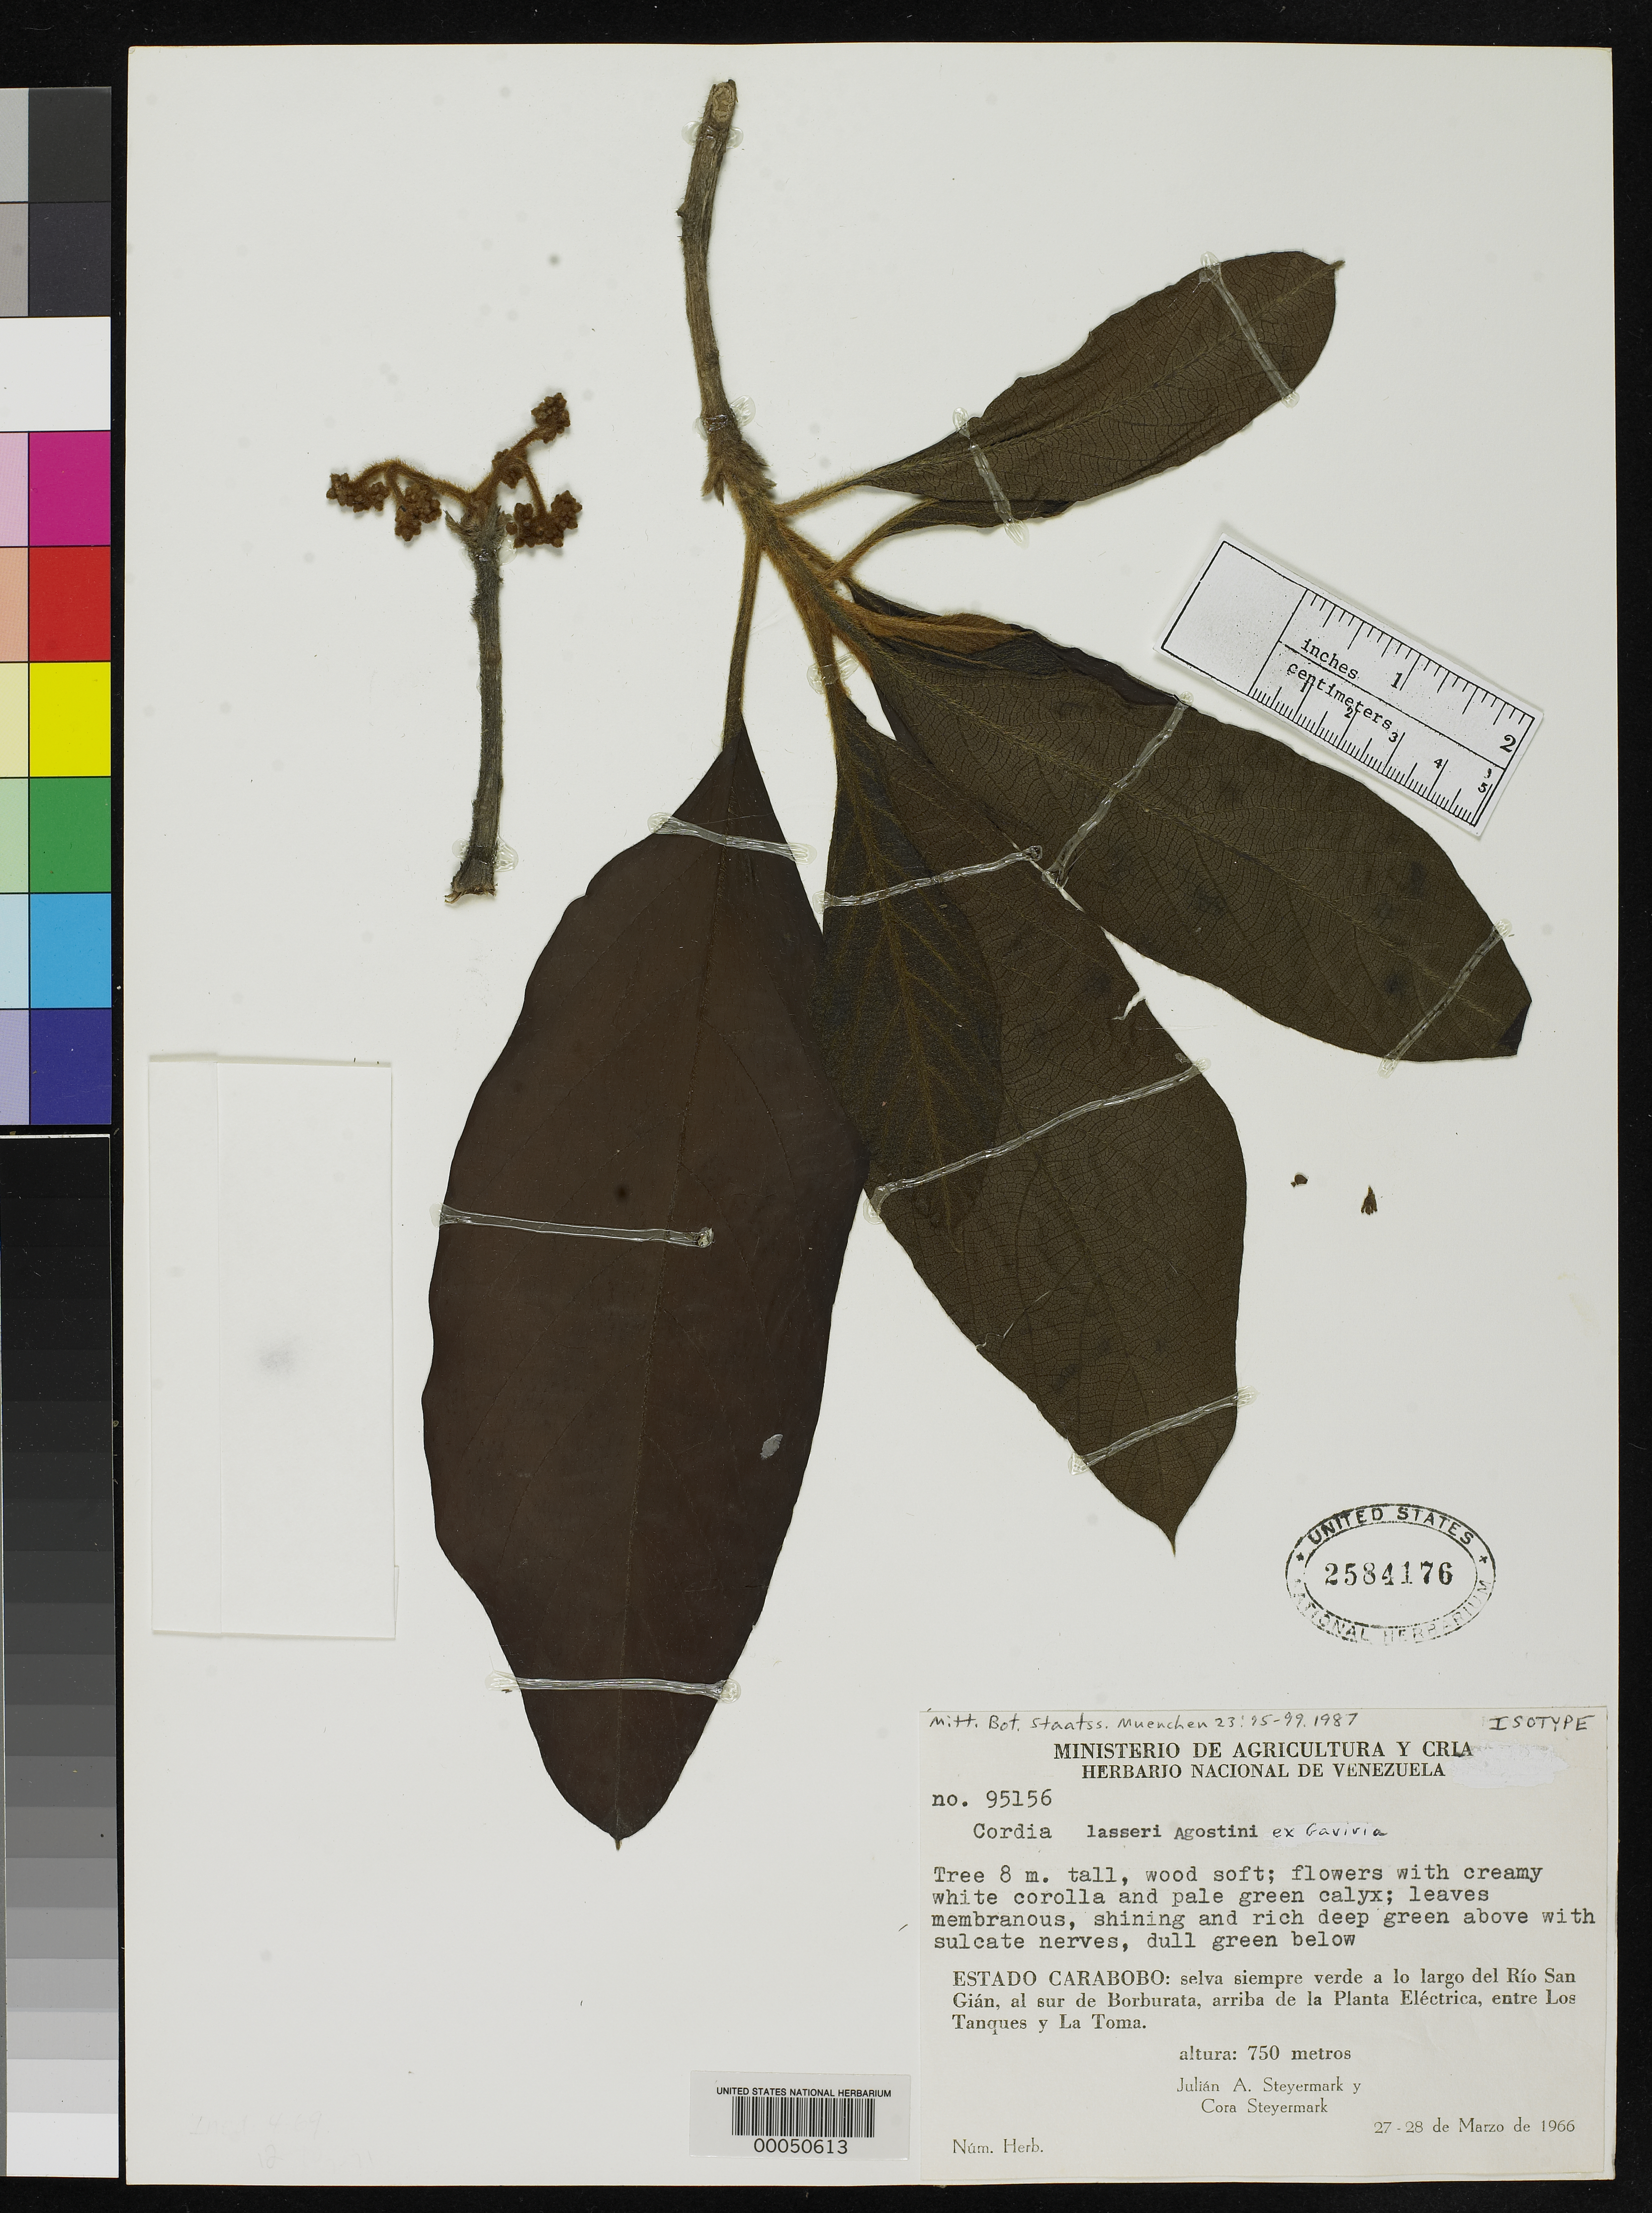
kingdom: Plantae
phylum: Tracheophyta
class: Magnoliopsida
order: Boraginales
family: Cordiaceae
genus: Cordia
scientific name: Cordia lasseri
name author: G. Agostini ex Gaviria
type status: Isotype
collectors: J. Steyermark & C. Steyermark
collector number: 95156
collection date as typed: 27 Mar 1966 to 28 Mar 1966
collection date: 1966-03-27/1966-03-28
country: Venezuela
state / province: Carabobo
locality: Rio San Gian, S of Borburata, above La Planta electrica, between Los Tanques and La Toma.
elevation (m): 750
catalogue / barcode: US 2584176